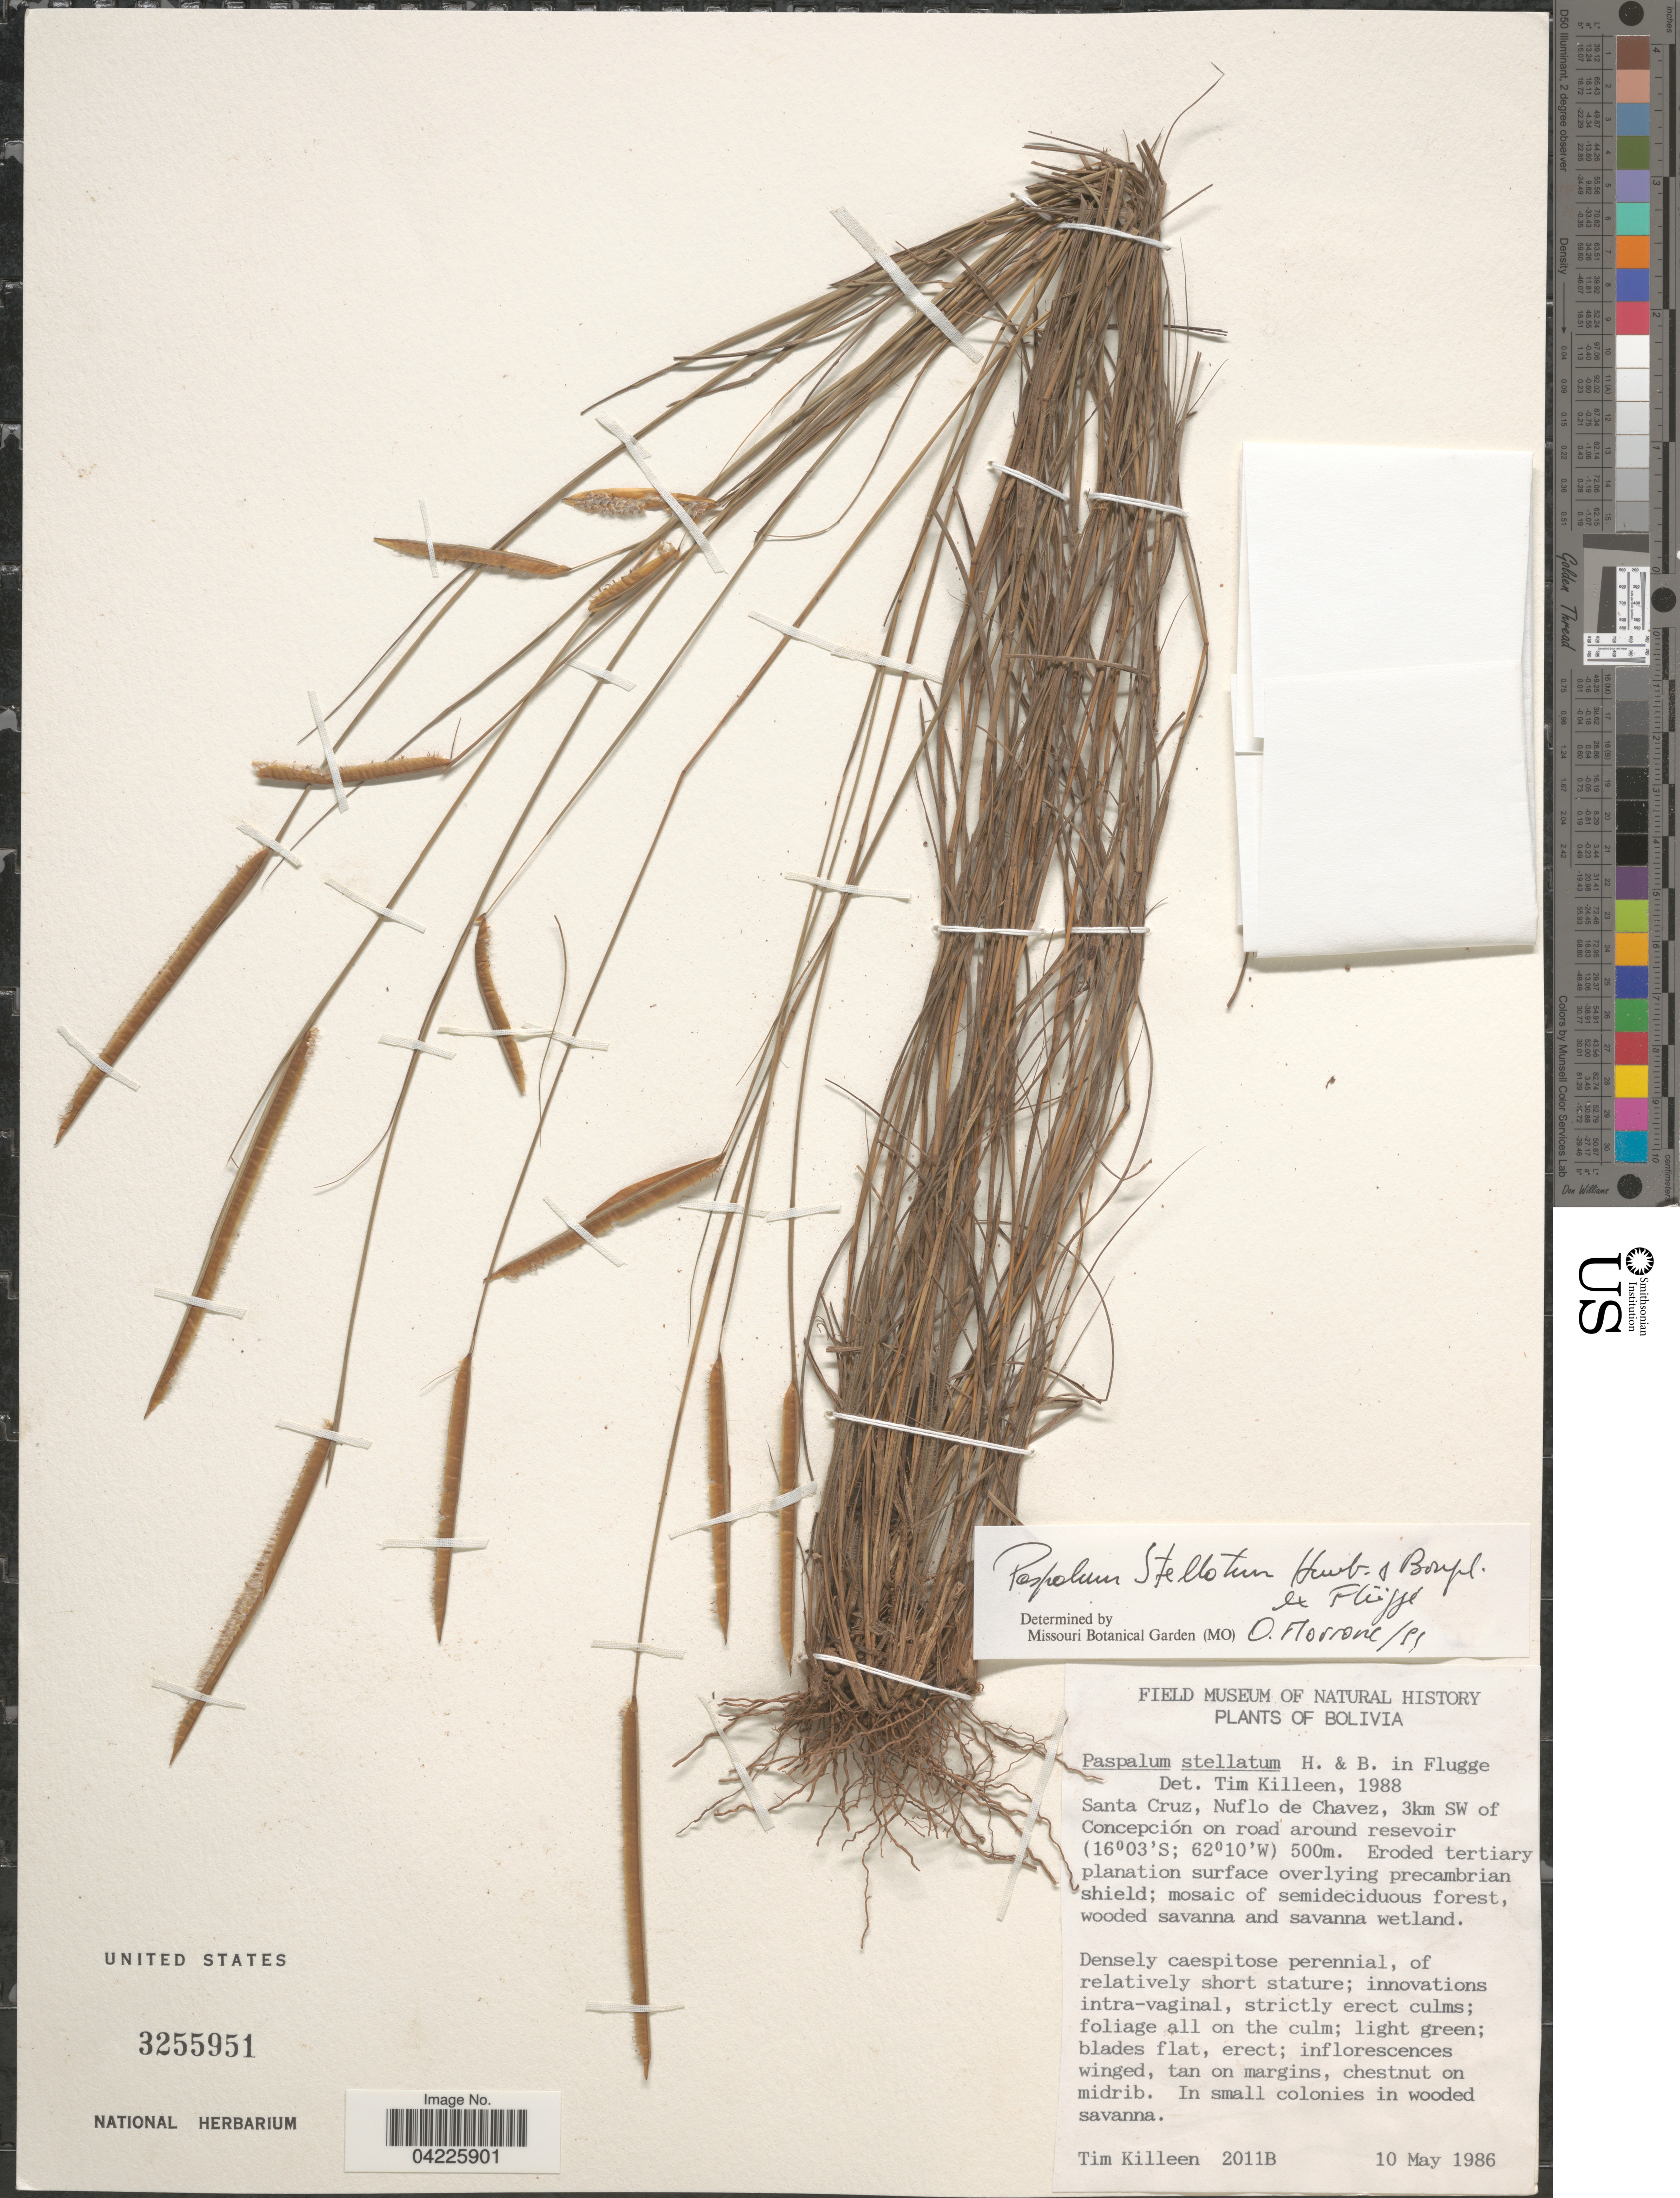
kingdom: Plantae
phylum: Tracheophyta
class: Liliopsida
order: Poales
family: Poaceae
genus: Paspalum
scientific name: Paspalum stellatum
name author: Humb. & Bonpl. ex Flüggé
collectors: T. J. Killeen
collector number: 2011B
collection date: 1986-05-10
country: Bolivia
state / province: Santa Cruz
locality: Nuflo de Chavez, 3km SW of Concepción on road around reservoir.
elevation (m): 500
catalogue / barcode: US 3255951